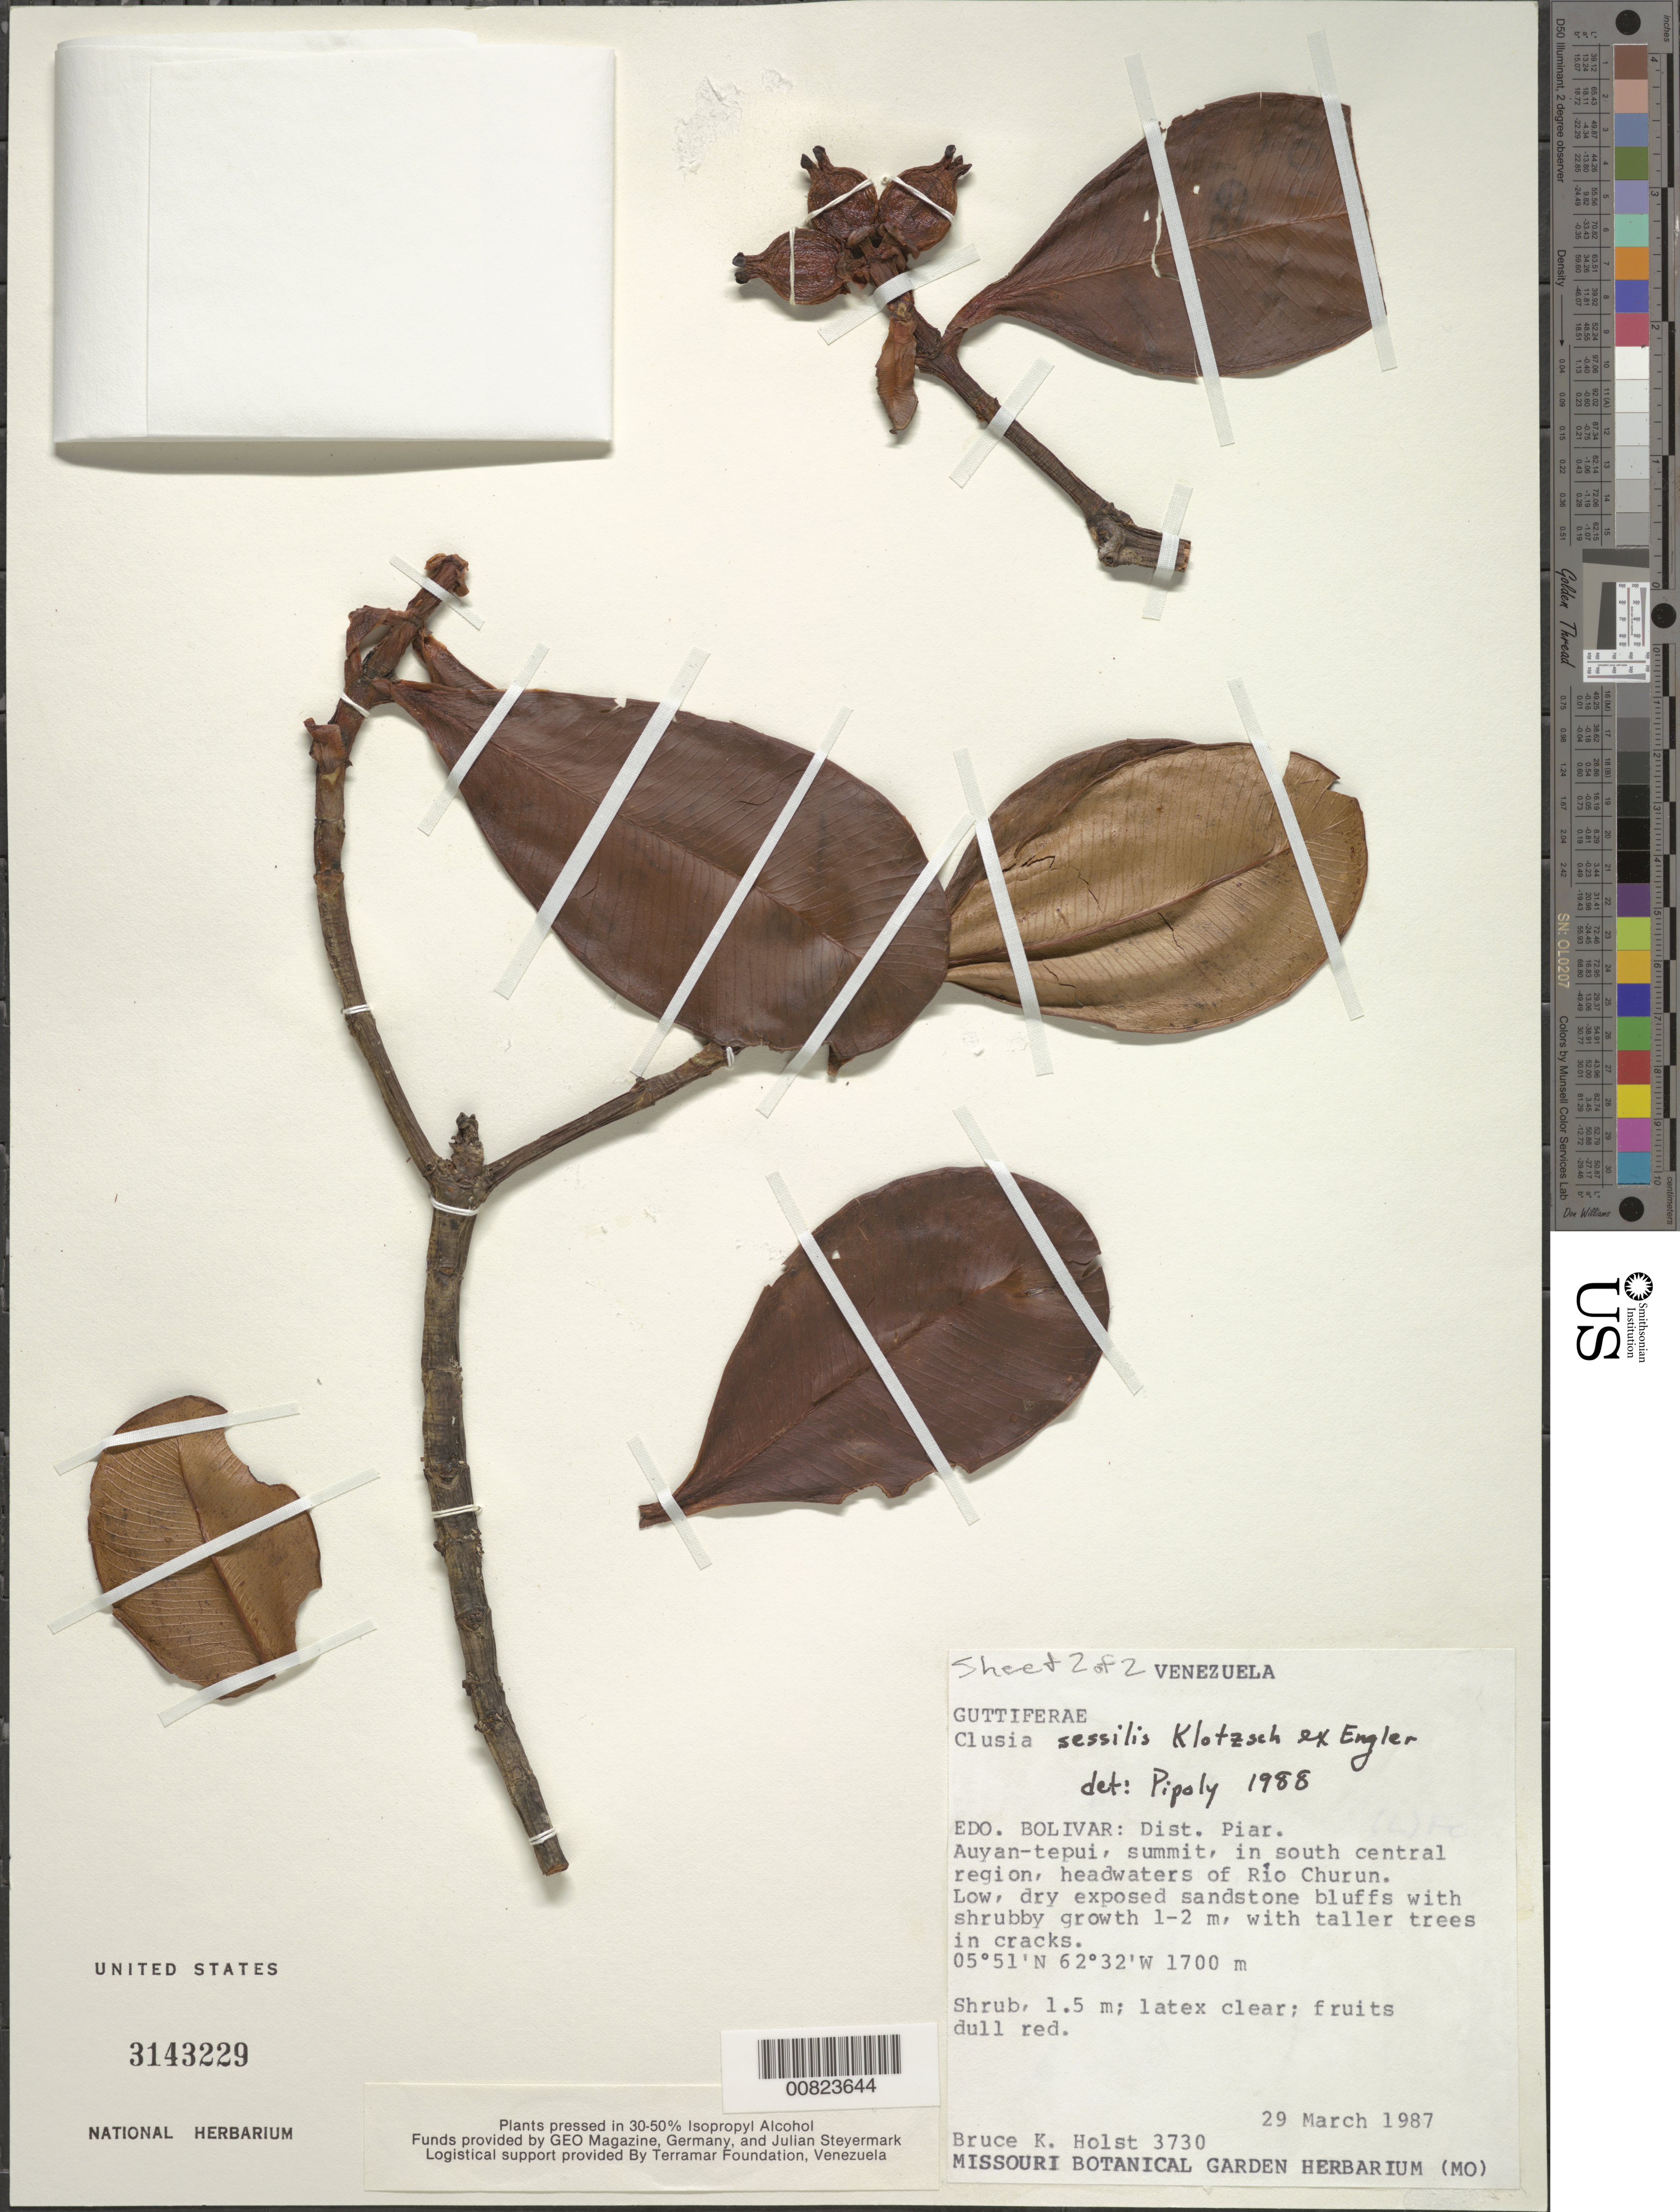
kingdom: Plantae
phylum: Tracheophyta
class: Magnoliopsida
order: Malpighiales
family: Clusiaceae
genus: Clusia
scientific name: Clusia sessilis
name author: Klotzsch ex Engl.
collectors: B. Holst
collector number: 3730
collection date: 1987-03-29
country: Venezuela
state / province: Bolivar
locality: Dist. Piar. Auyan-tepui, summit, in south central region, headwaters of Río Churun.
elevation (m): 1700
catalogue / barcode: US 3143229